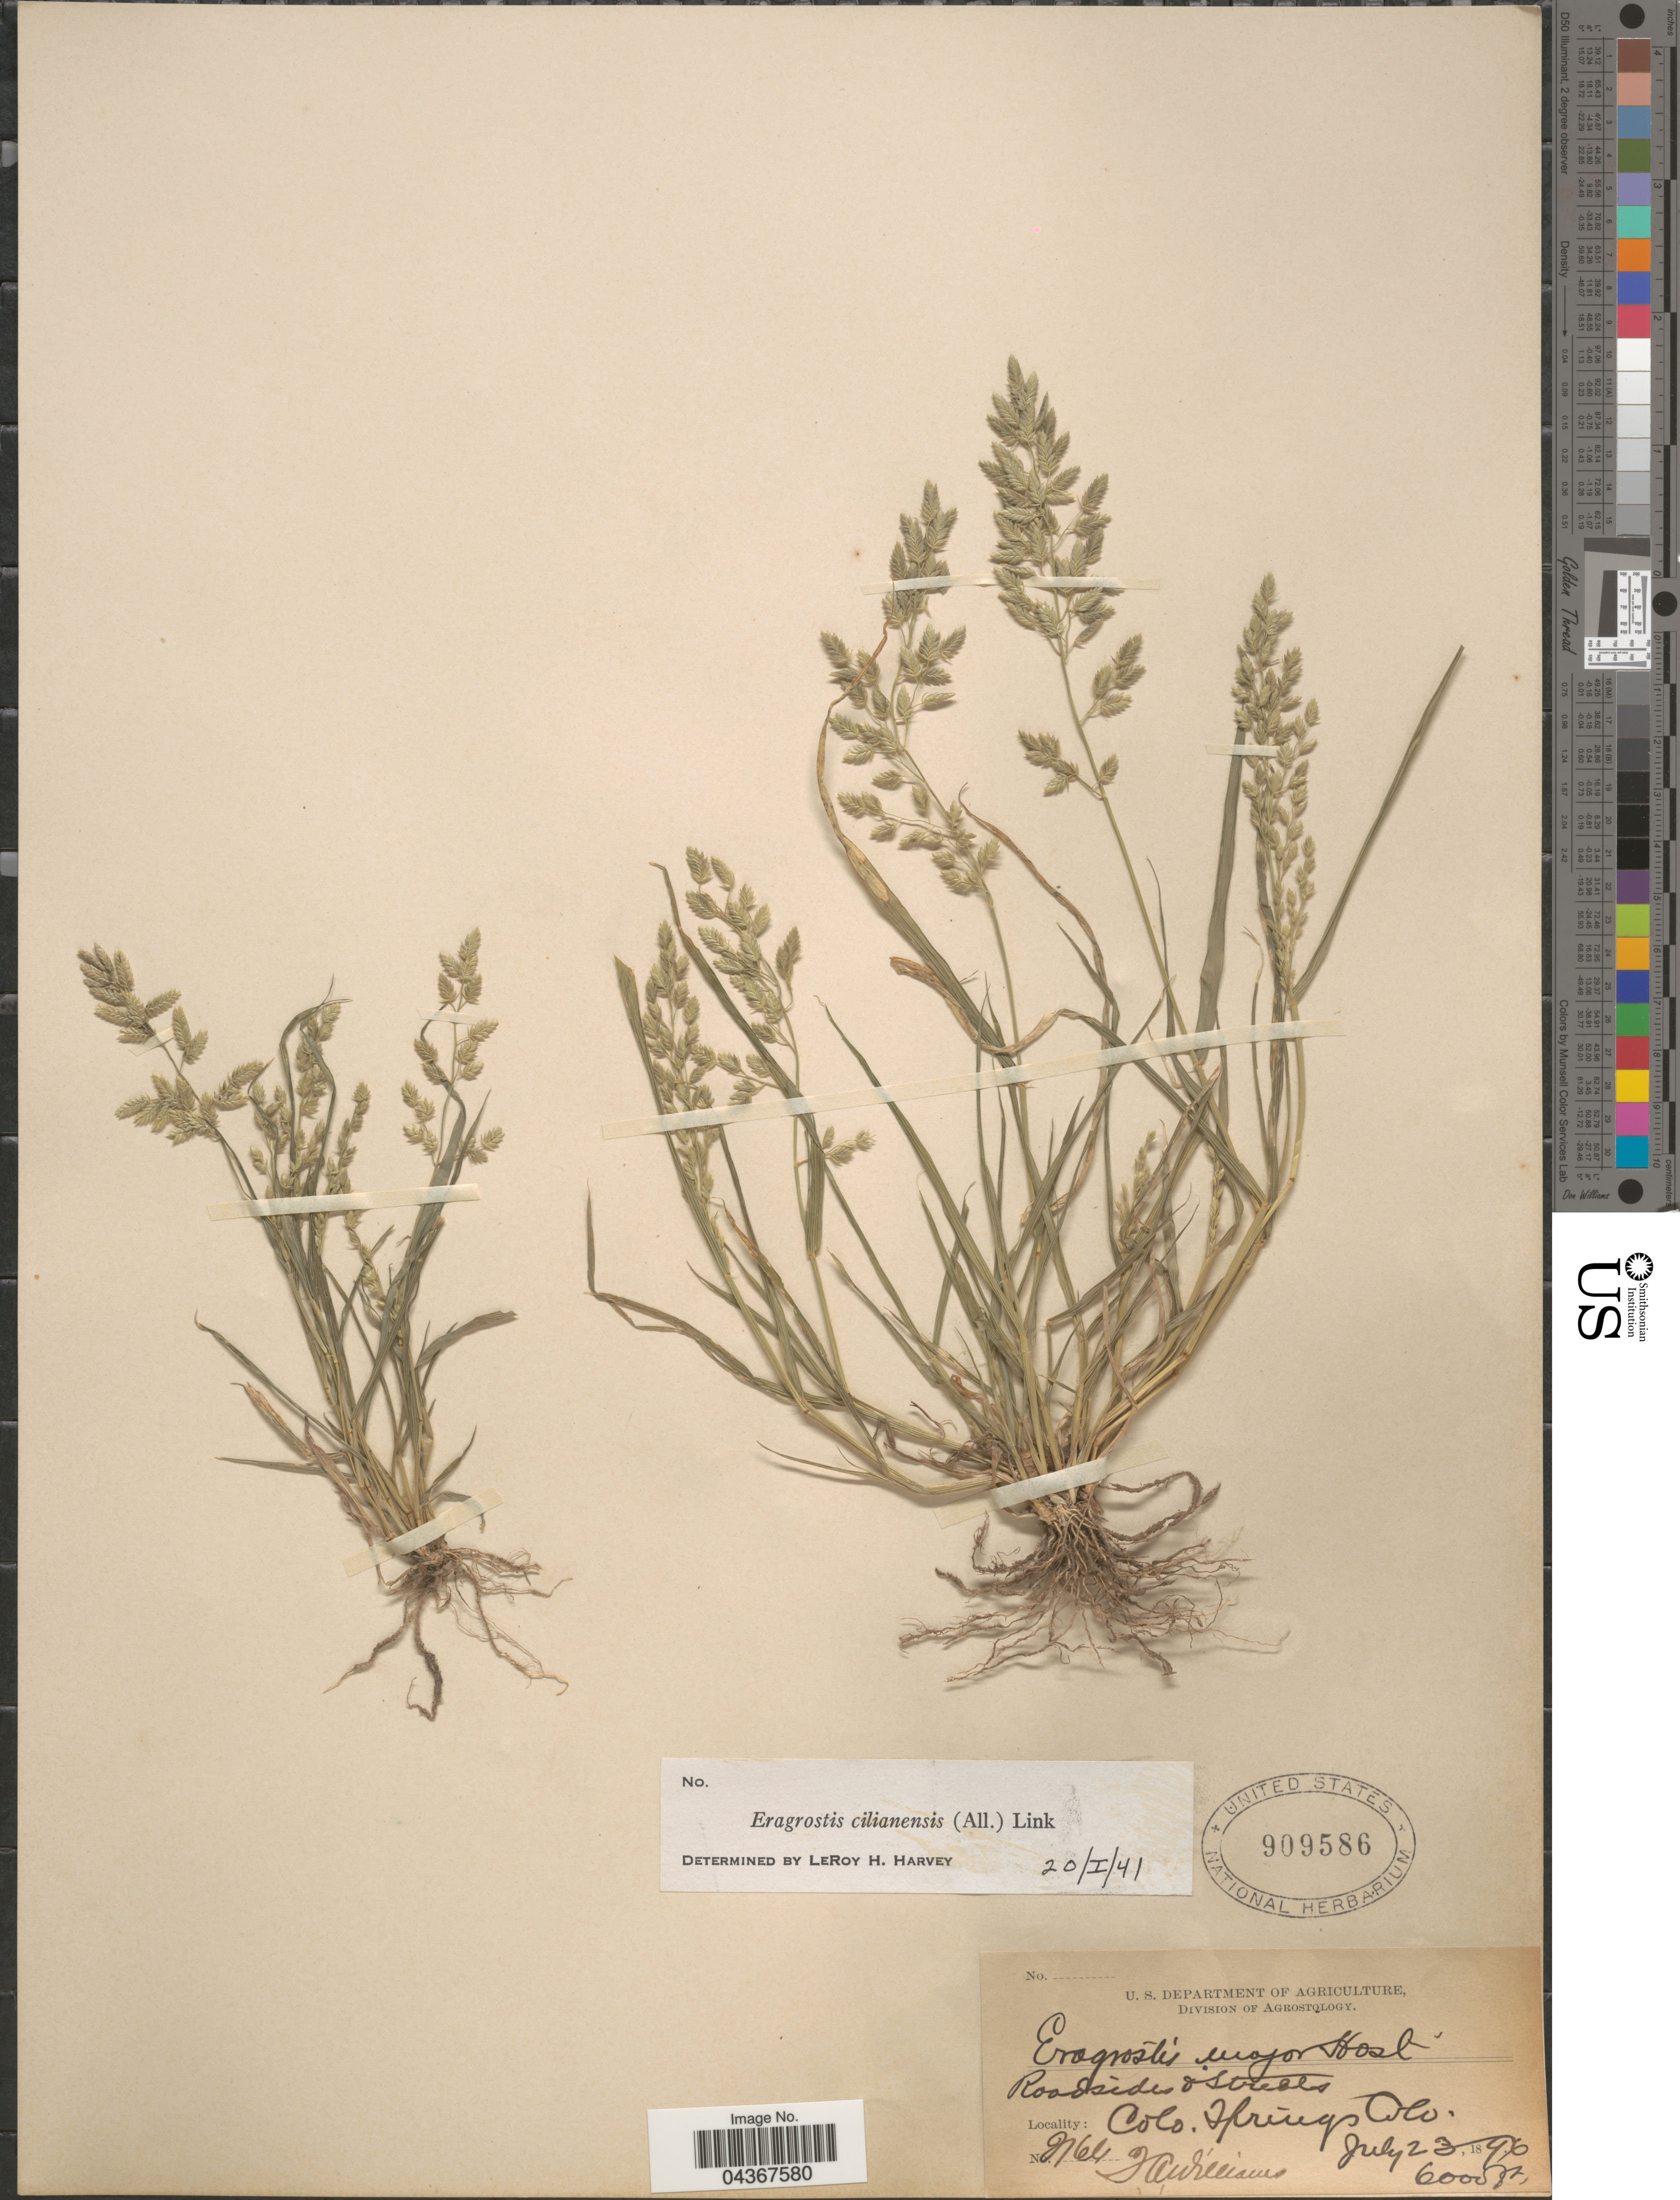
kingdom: Plantae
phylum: Tracheophyta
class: Liliopsida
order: Poales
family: Poaceae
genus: Eragrostis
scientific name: Eragrostis cilianensis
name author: (Bellardi) Vignolo ex Janch.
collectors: T. S. Williams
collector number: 2164*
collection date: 1896-07-23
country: United States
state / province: Colorado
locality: Colo. Springs.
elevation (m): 1829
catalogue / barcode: US 909586